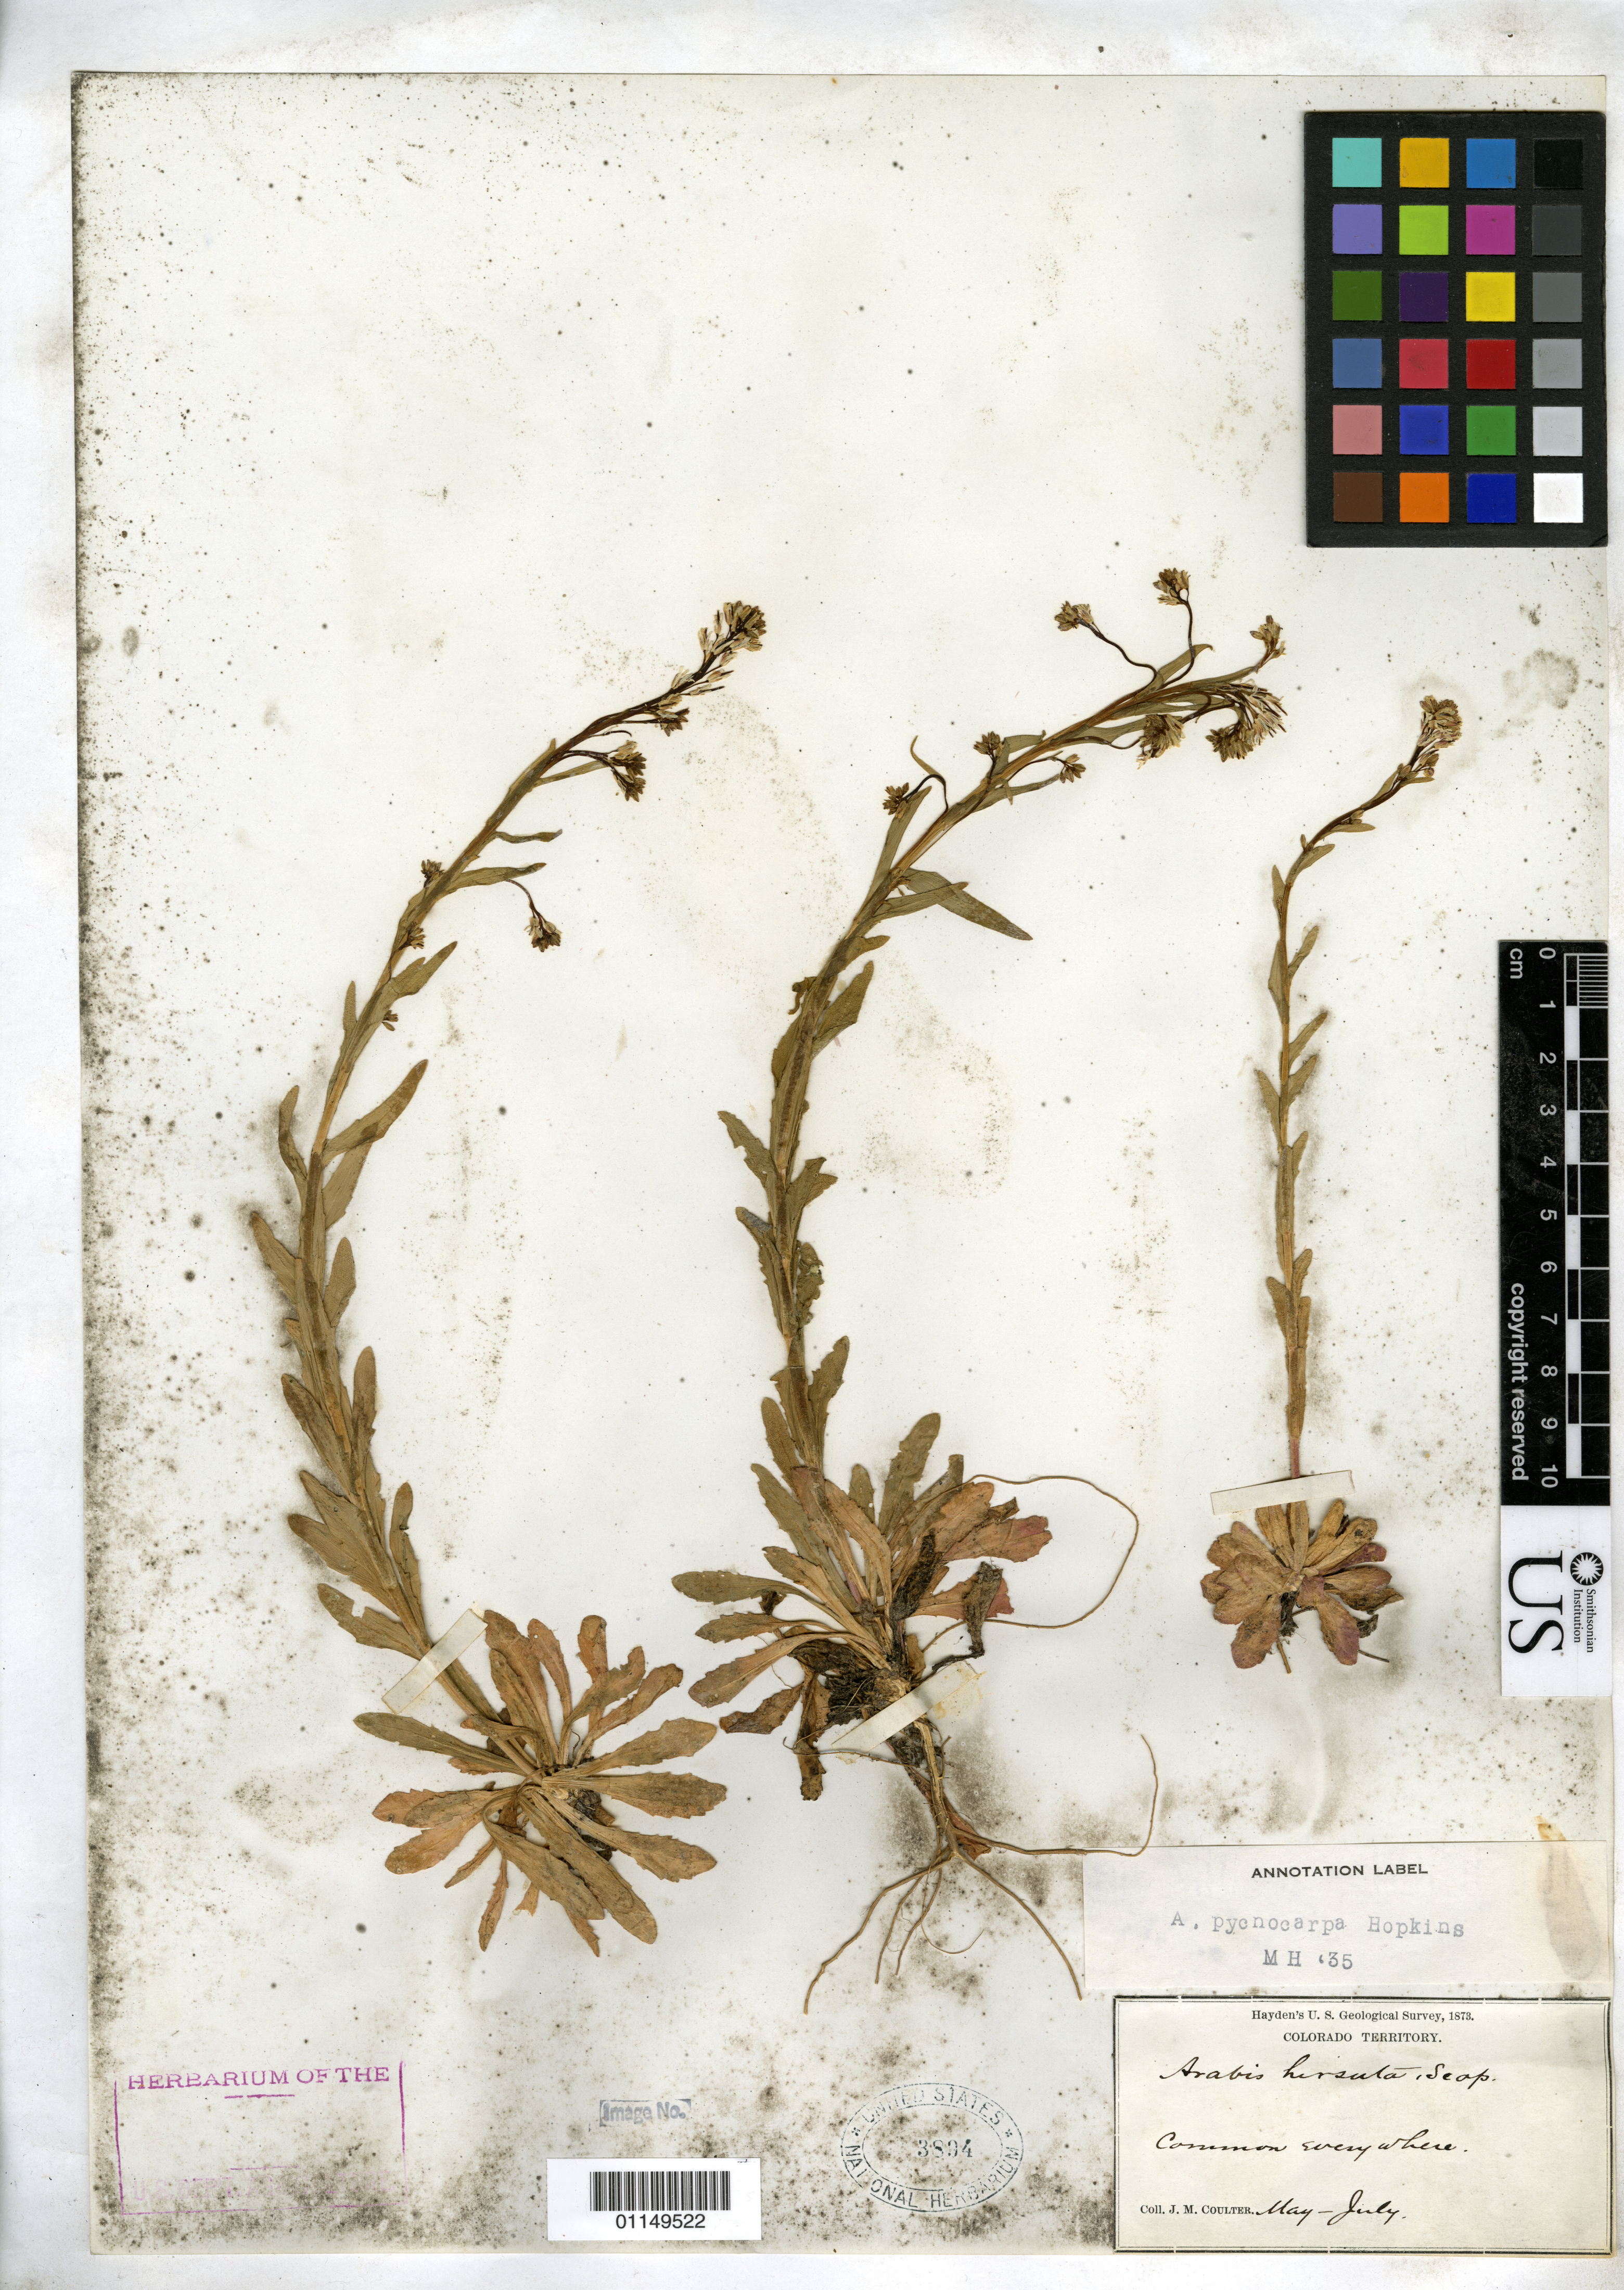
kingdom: Plantae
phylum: Tracheophyta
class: Magnoliopsida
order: Brassicales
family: Brassicaceae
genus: Arabis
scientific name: Arabis hirsuta var. pycnocarpa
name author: M. Hopkins & Rollins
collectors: J. M. Coulter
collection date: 1873-05/1873-07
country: United States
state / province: Colorado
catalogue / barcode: US 3894